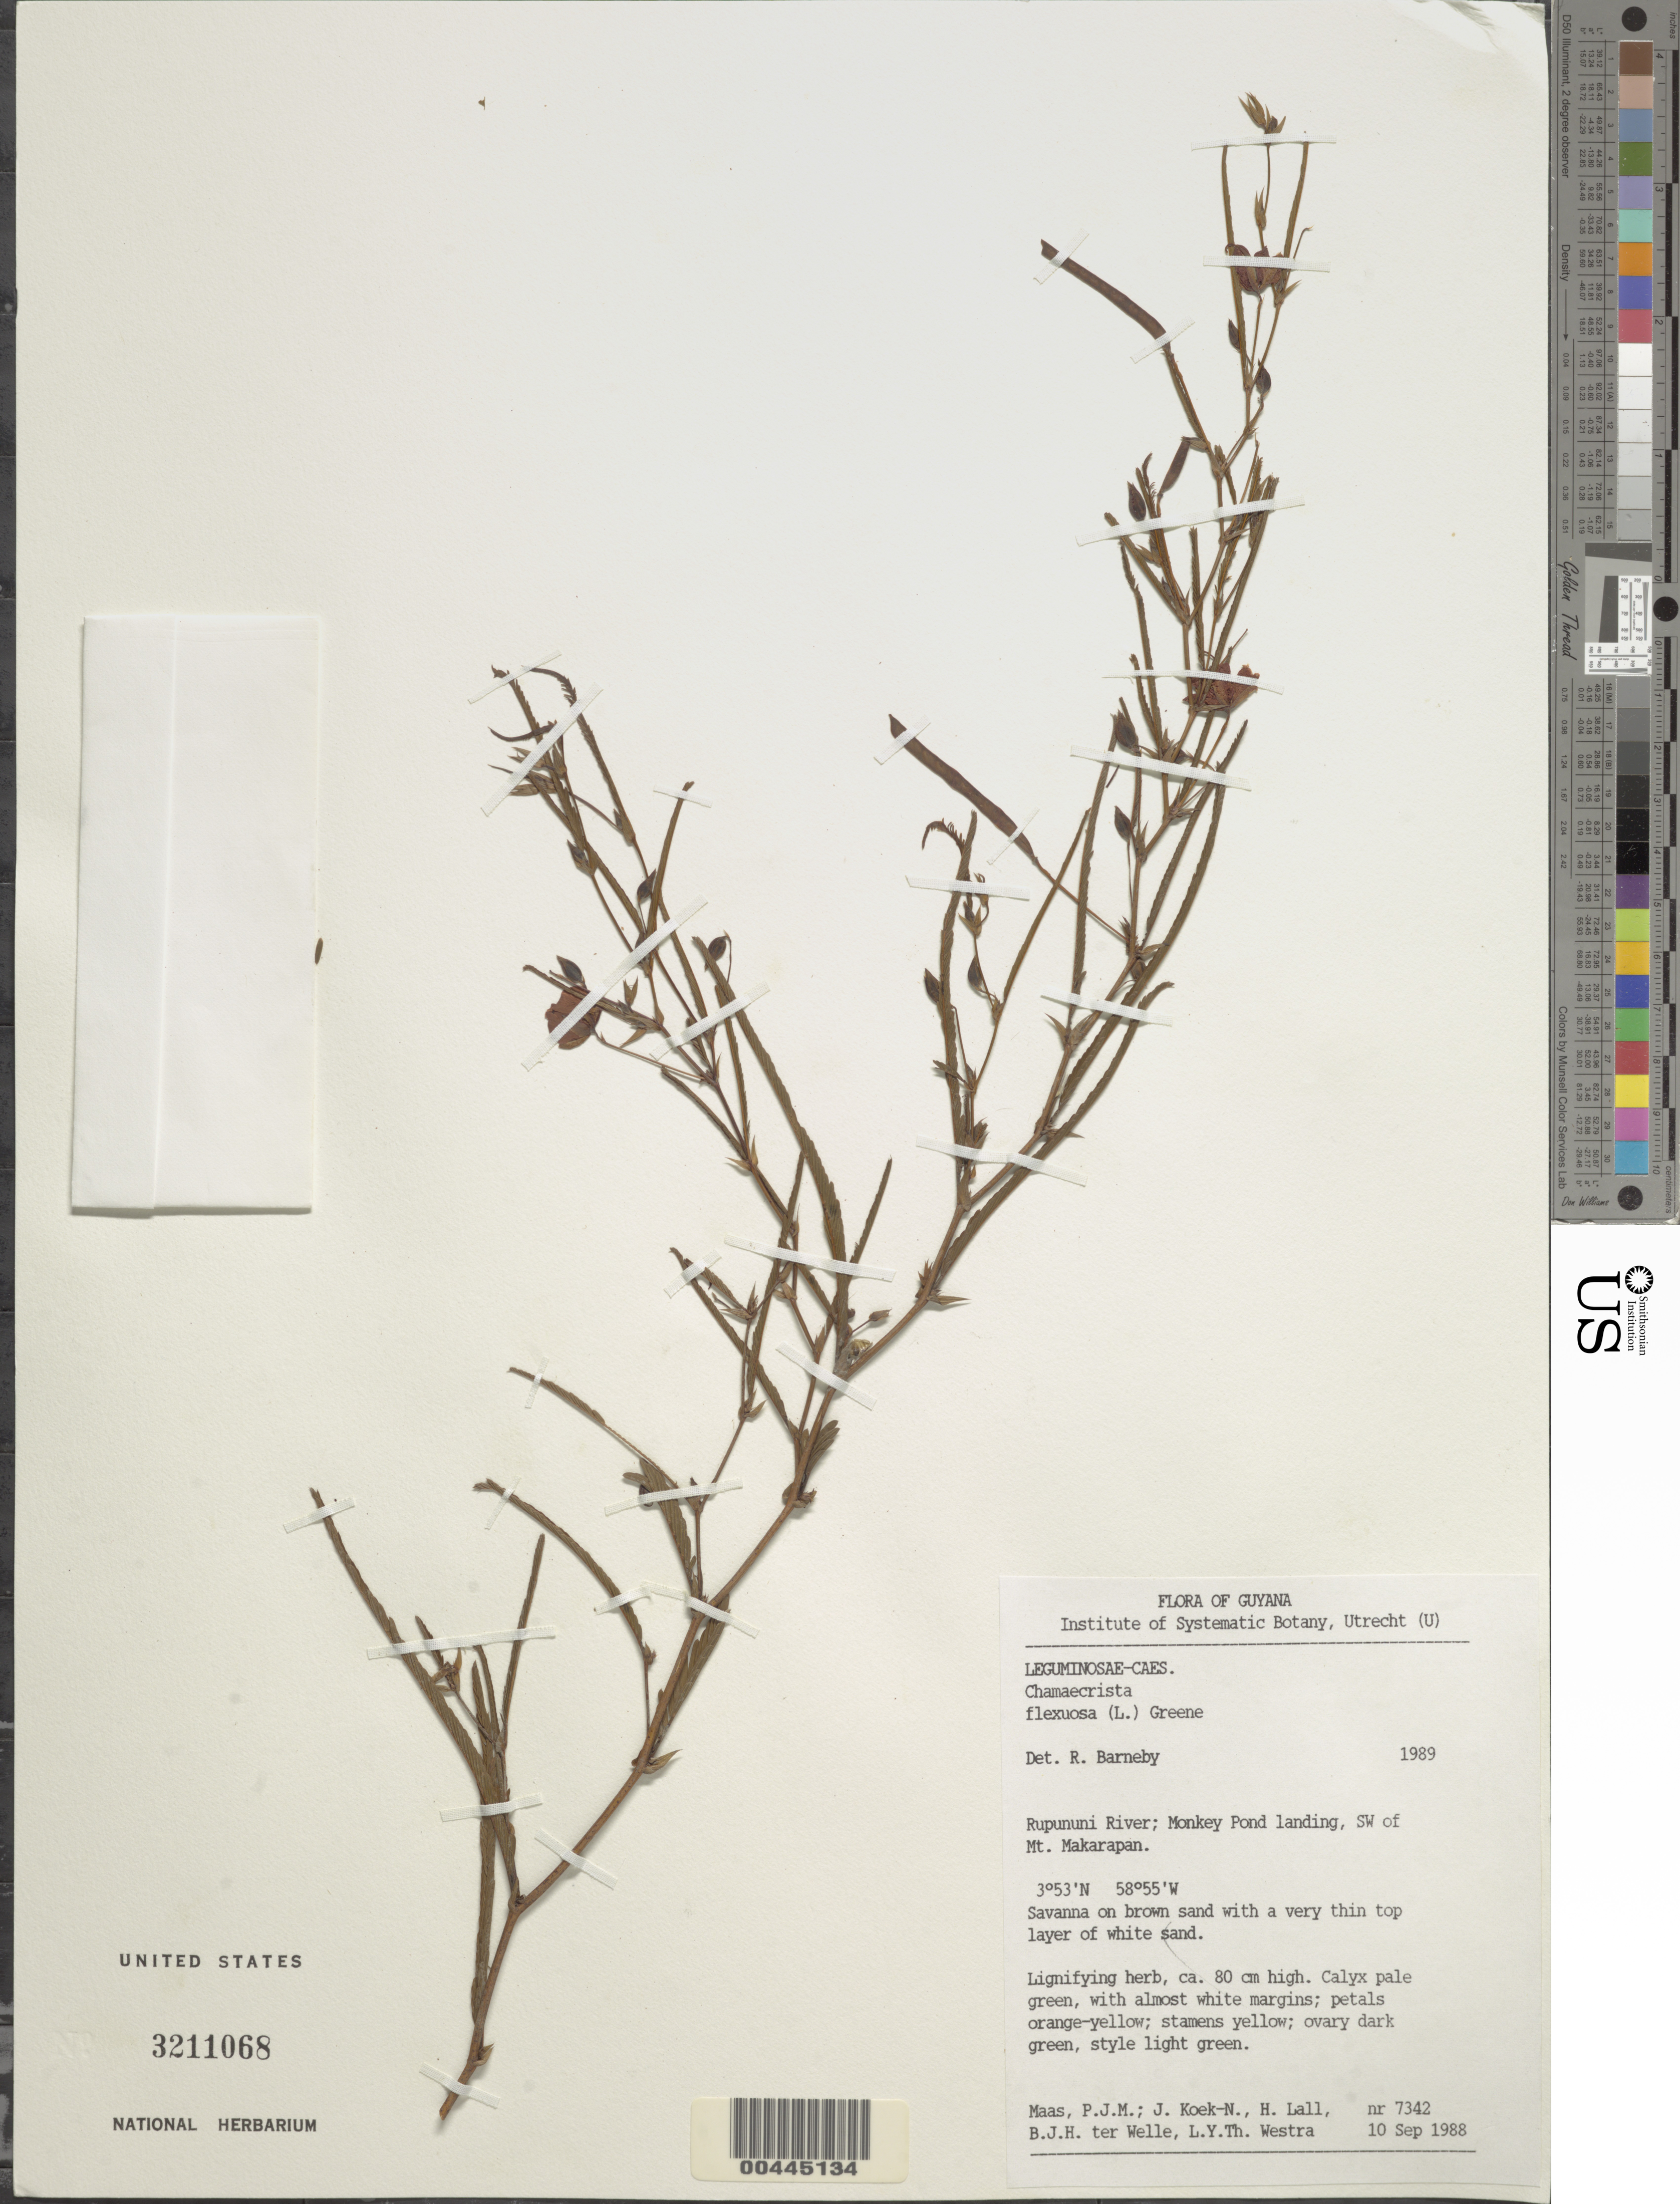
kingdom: Plantae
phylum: Tracheophyta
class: Magnoliopsida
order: Fabales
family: Fabaceae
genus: Chamaecrista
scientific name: Chamaecrista flexuosa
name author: (L.) Greene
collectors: P. Maas, J. Koek-Noorman, H. Lall, B. Welle & L. Y. T. Westra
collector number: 7342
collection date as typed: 10 Sep 1988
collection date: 1988-09-10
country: Guyana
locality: Rupununi river, monkey pond landing, sw of mt. makarapan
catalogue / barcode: US 3211068